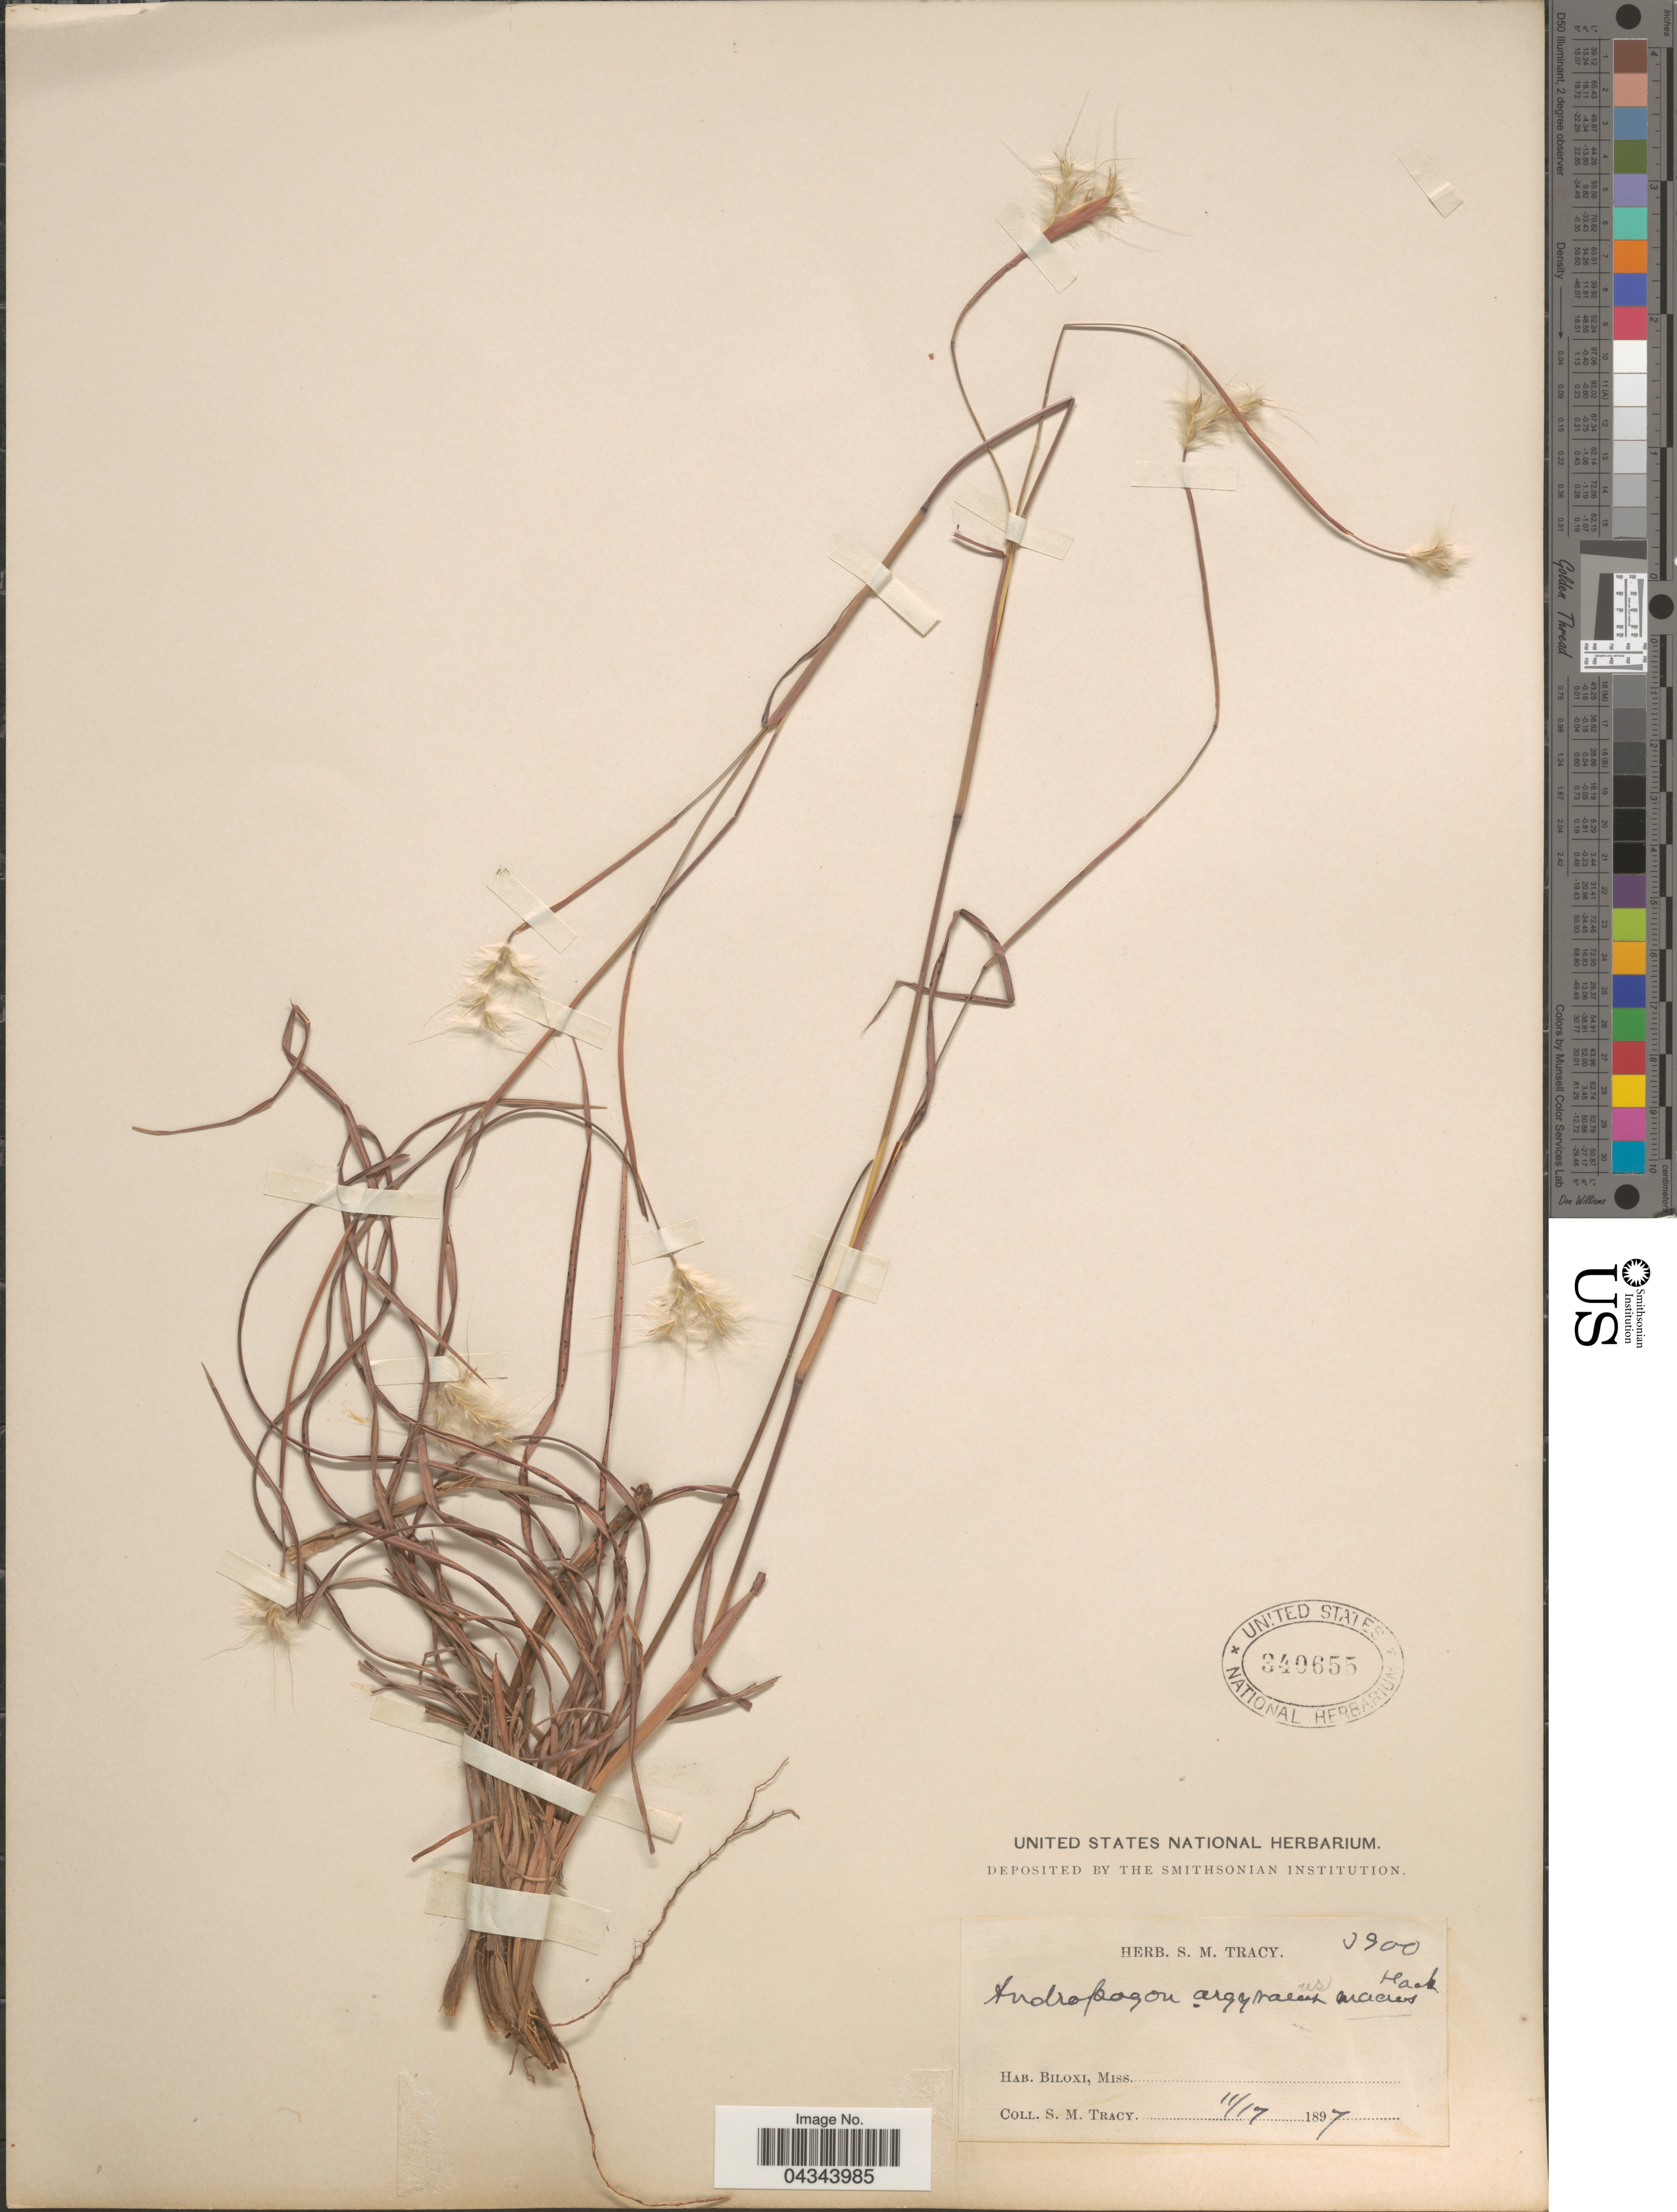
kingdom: Plantae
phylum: Tracheophyta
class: Liliopsida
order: Poales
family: Poaceae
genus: Andropogon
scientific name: Andropogon ternarius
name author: Michx.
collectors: S. M. Tracy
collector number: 3900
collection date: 1897-11-17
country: United States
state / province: Mississippi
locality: Biloxi.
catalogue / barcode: US 340655